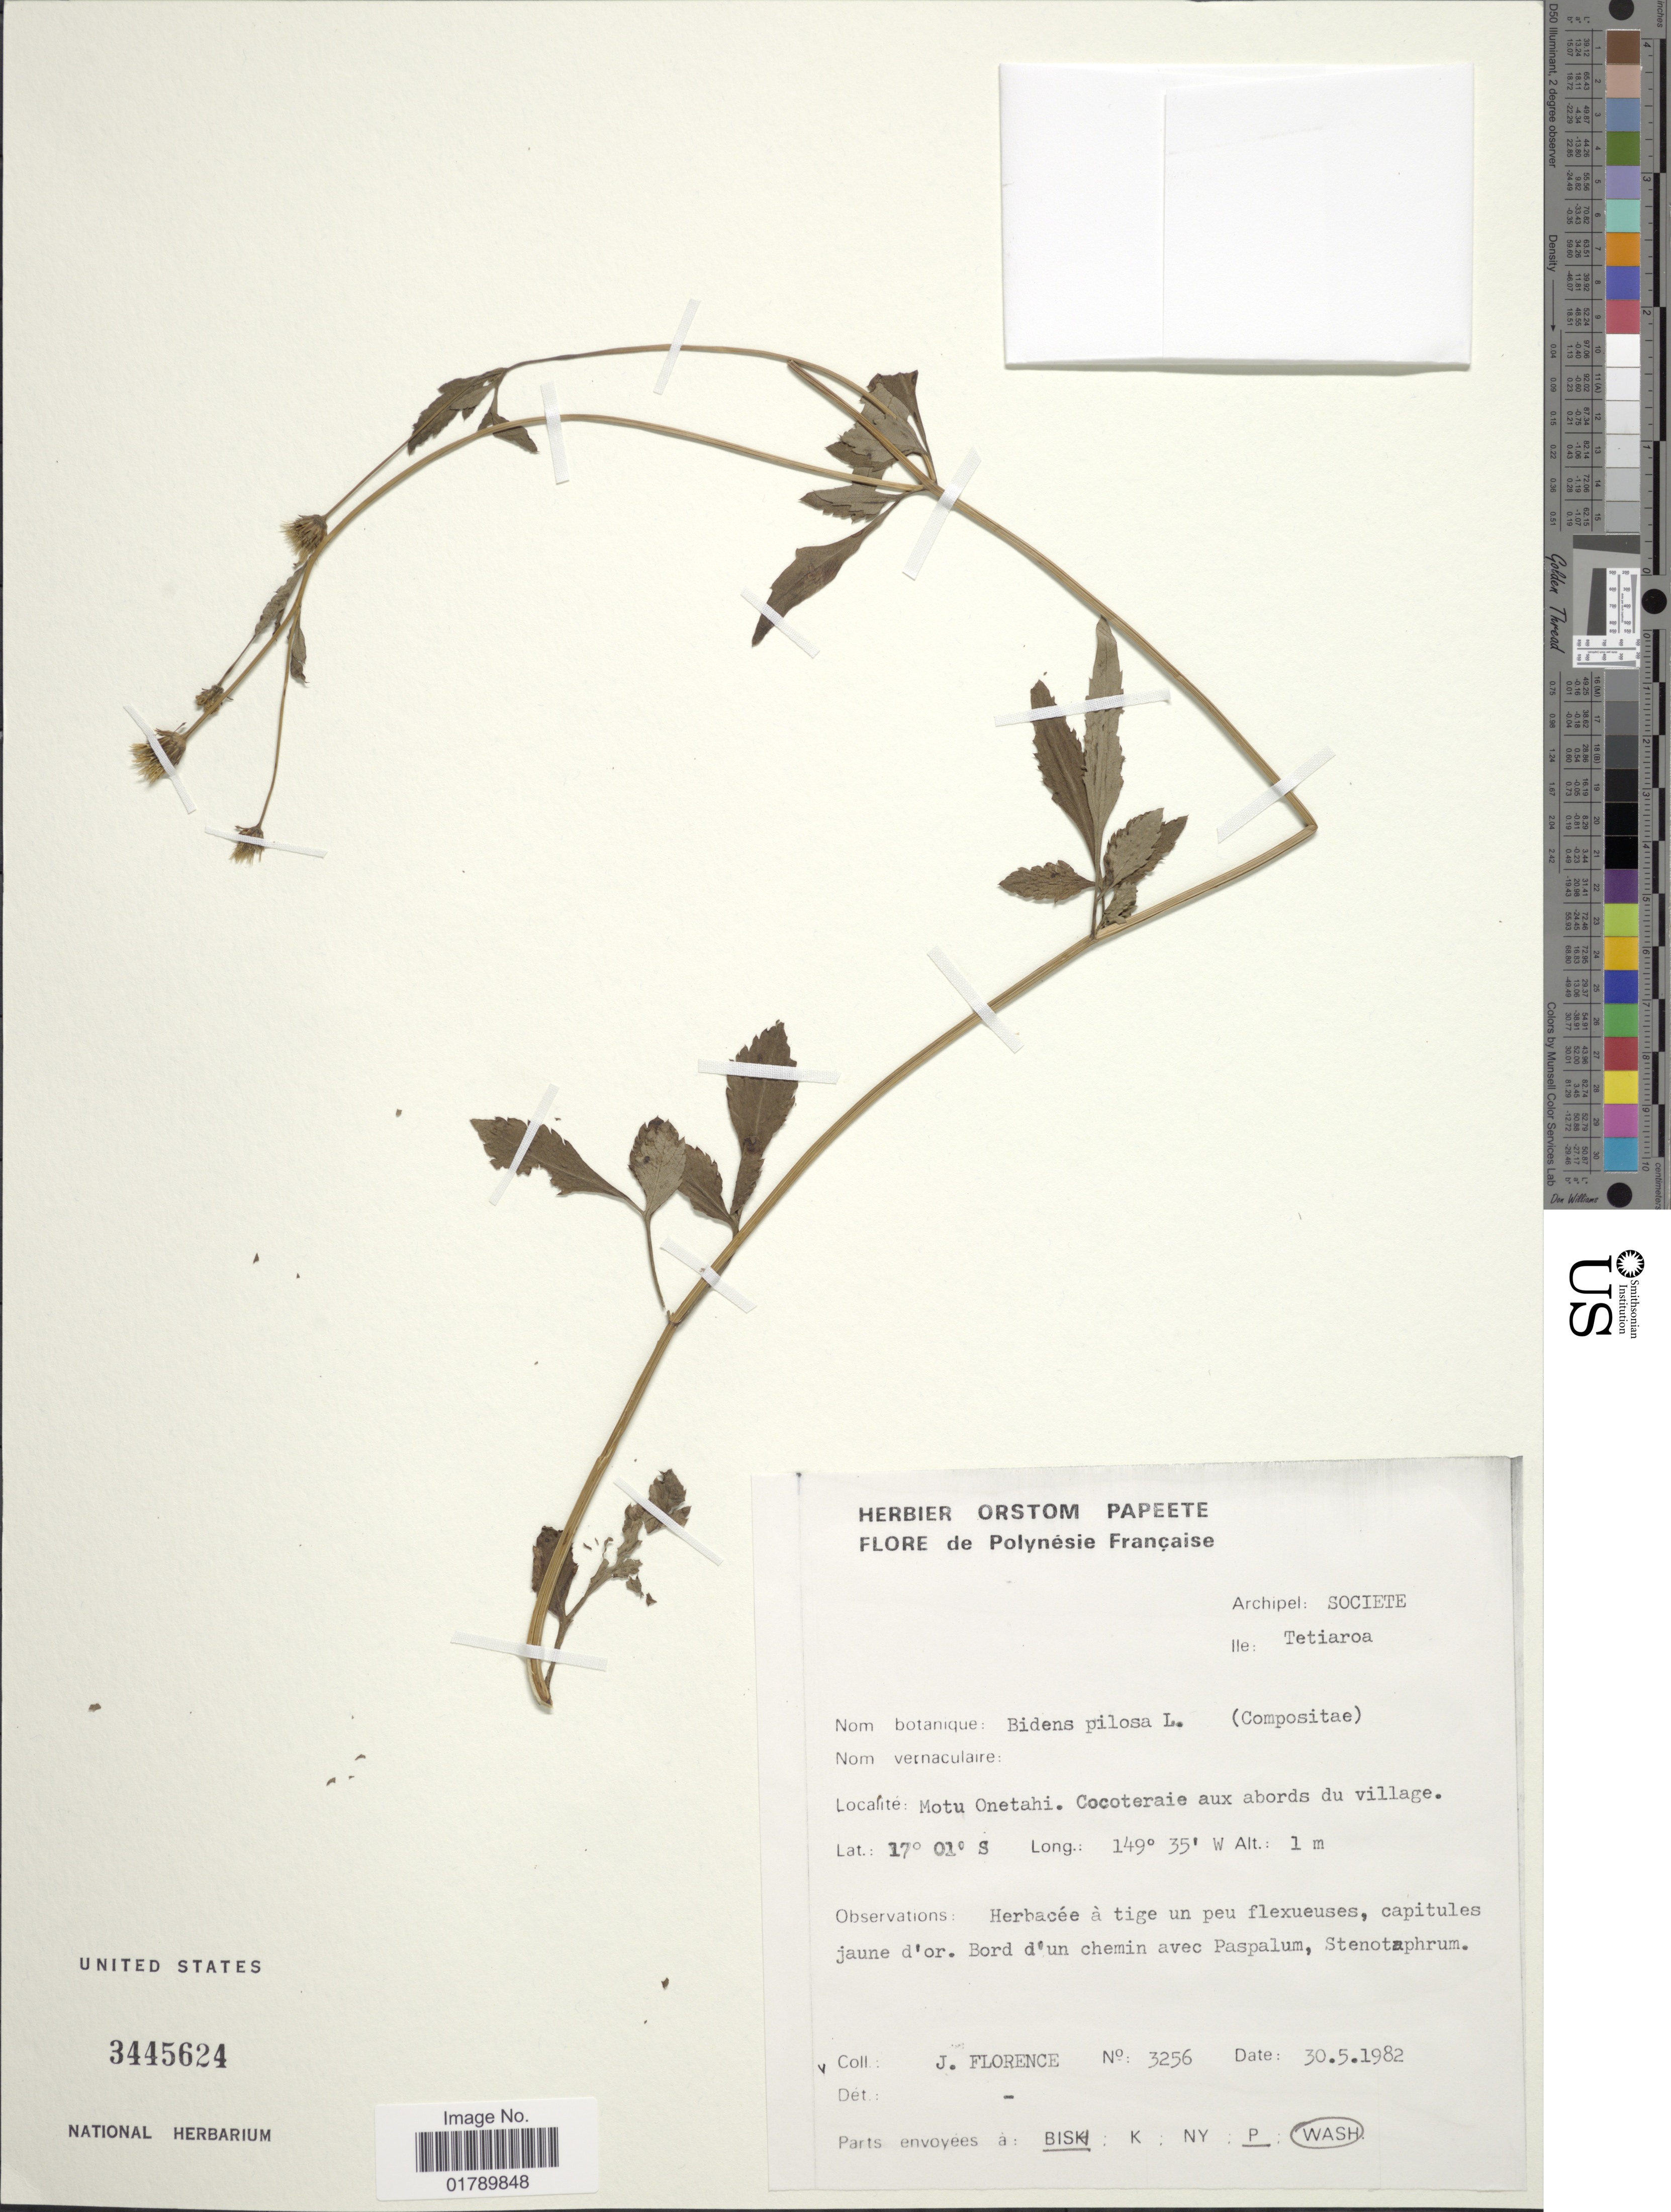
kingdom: Plantae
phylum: Tracheophyta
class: Magnoliopsida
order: Asterales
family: Asteraceae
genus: Bidens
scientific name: Bidens pilosa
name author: L.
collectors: J. Florence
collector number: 3256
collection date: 1982-05-30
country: French Polynesia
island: Tetiaroa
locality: Archipel: Societe Ile: Tetiaroa. Motu Onetahi. Cocoteraie aux abords du village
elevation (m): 1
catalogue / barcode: US 3445624